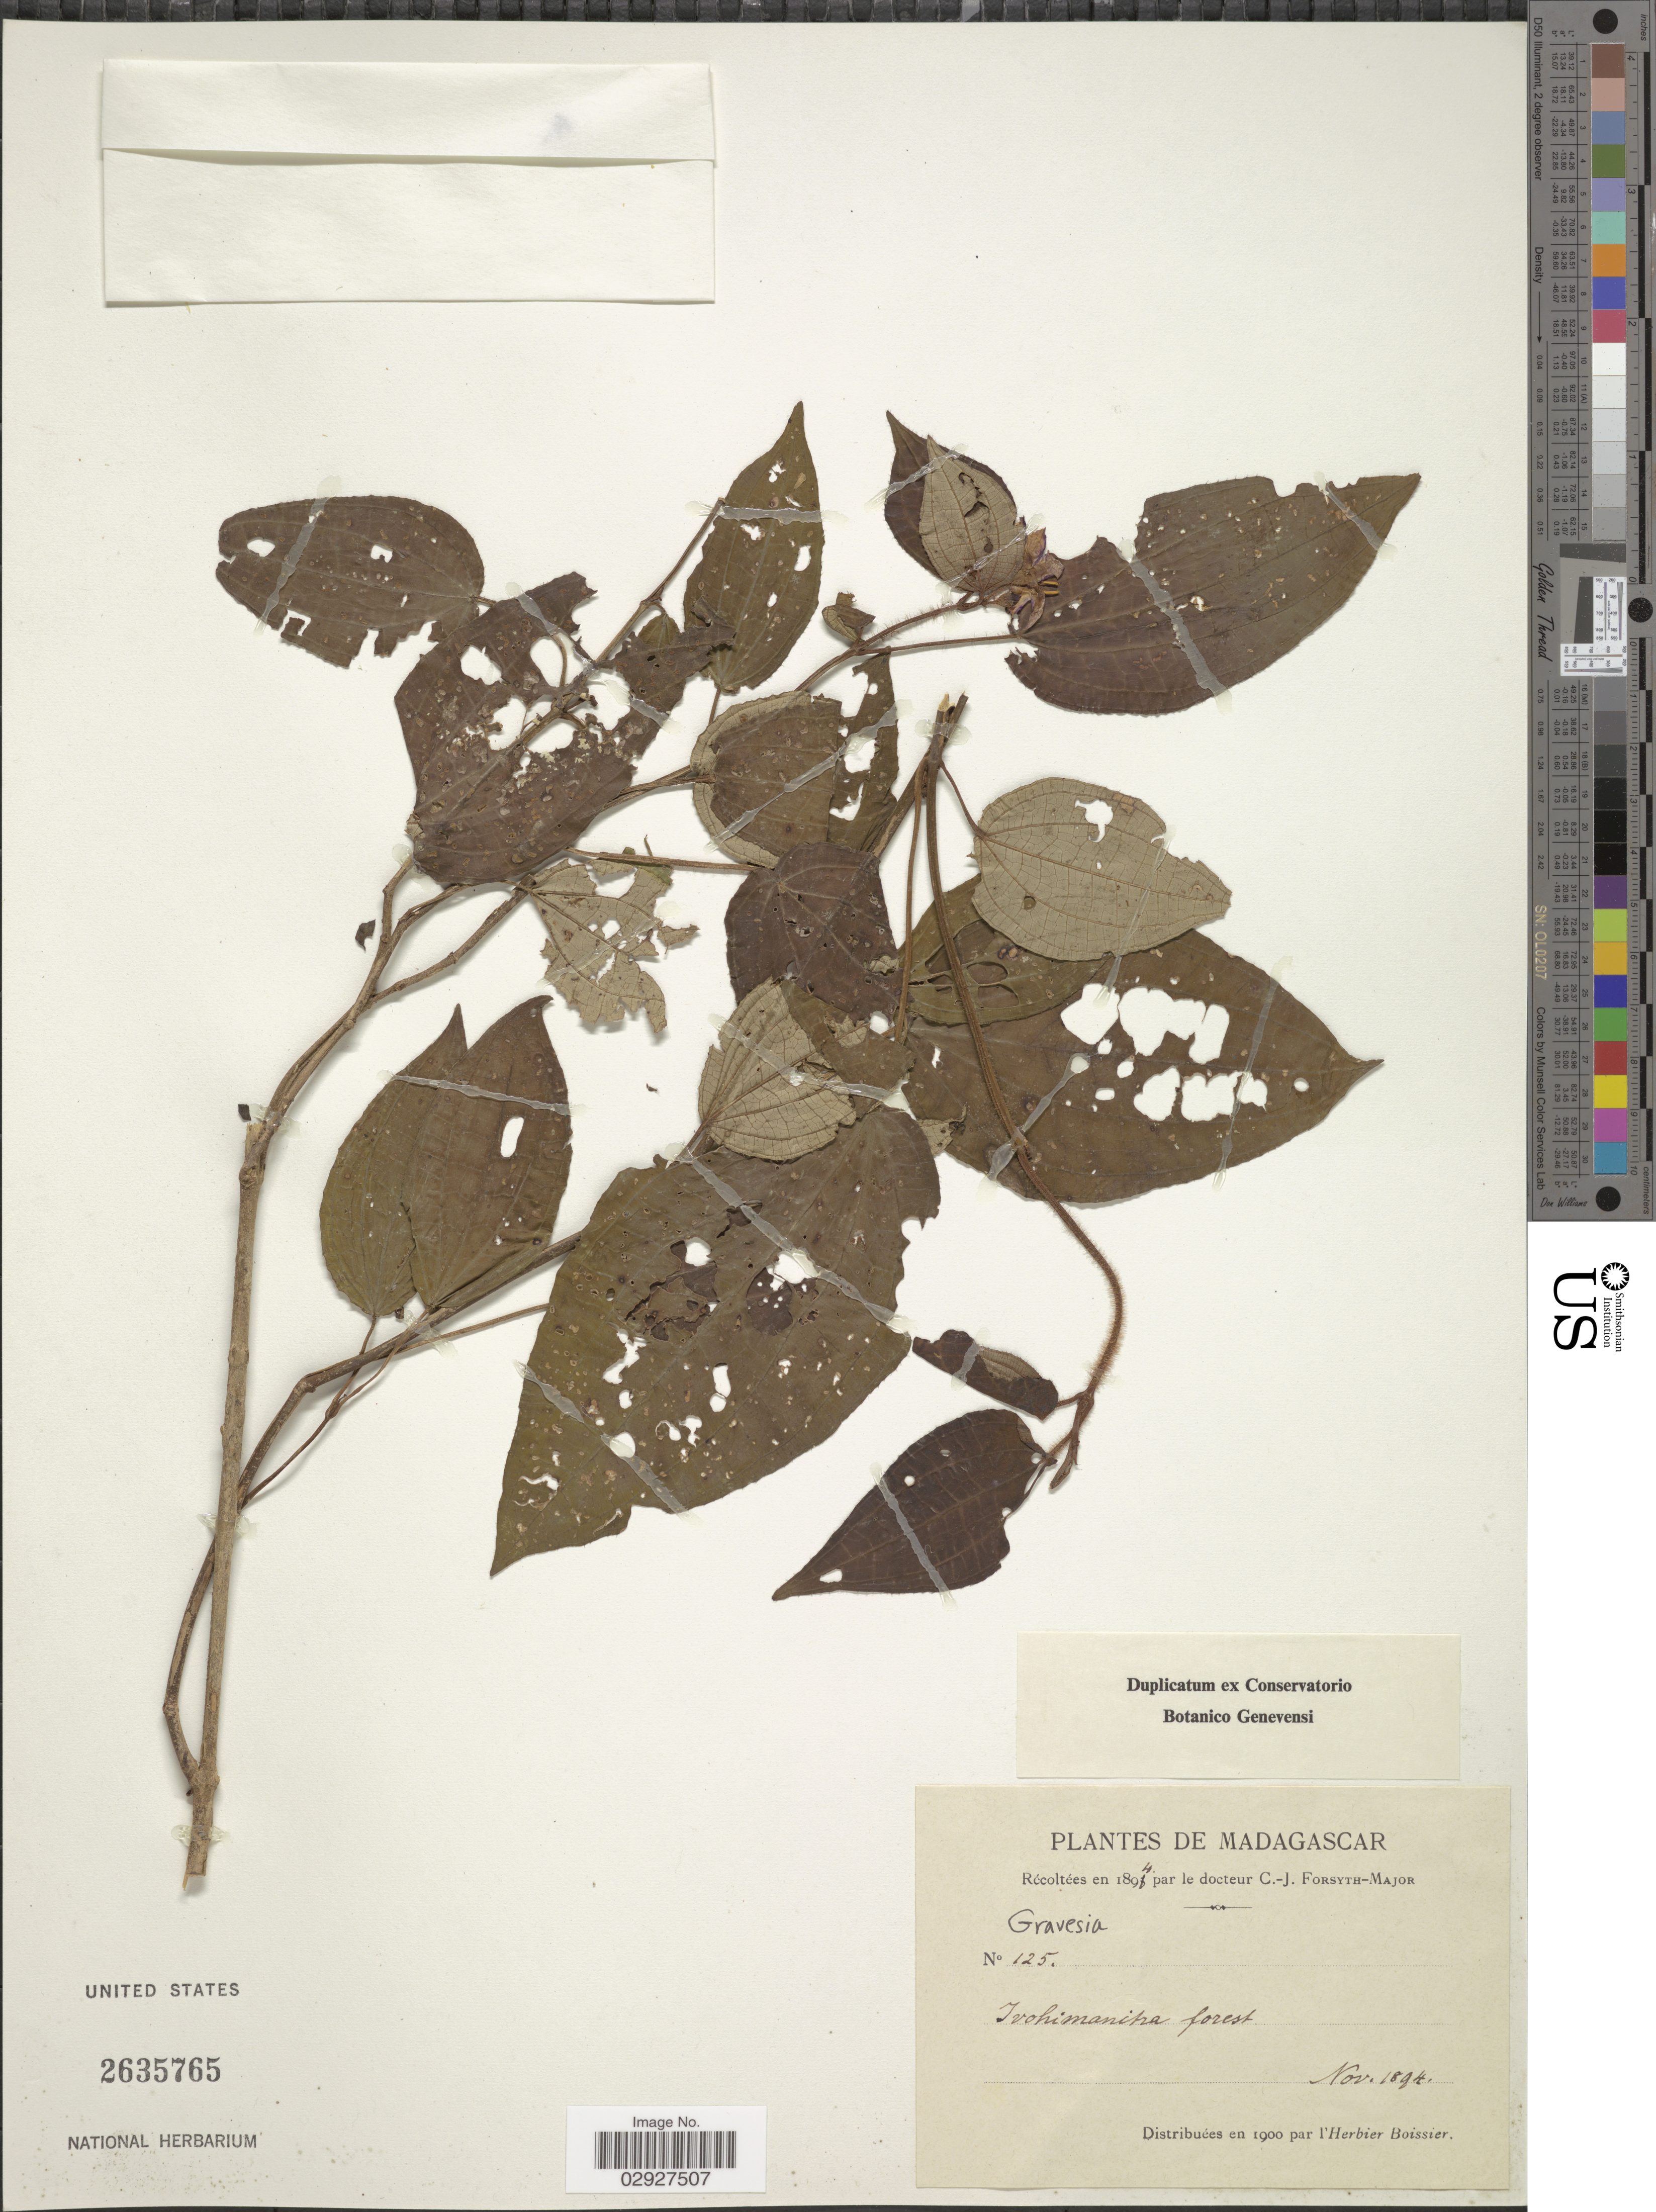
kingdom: Plantae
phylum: Tracheophyta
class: Magnoliopsida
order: Myrtales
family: Melastomataceae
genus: Gravesia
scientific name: Gravesia sp.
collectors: C. I. Forsyth-Major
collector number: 125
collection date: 1894-11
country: Madagascar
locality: Ivohimanitra forest.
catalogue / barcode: US 2635765